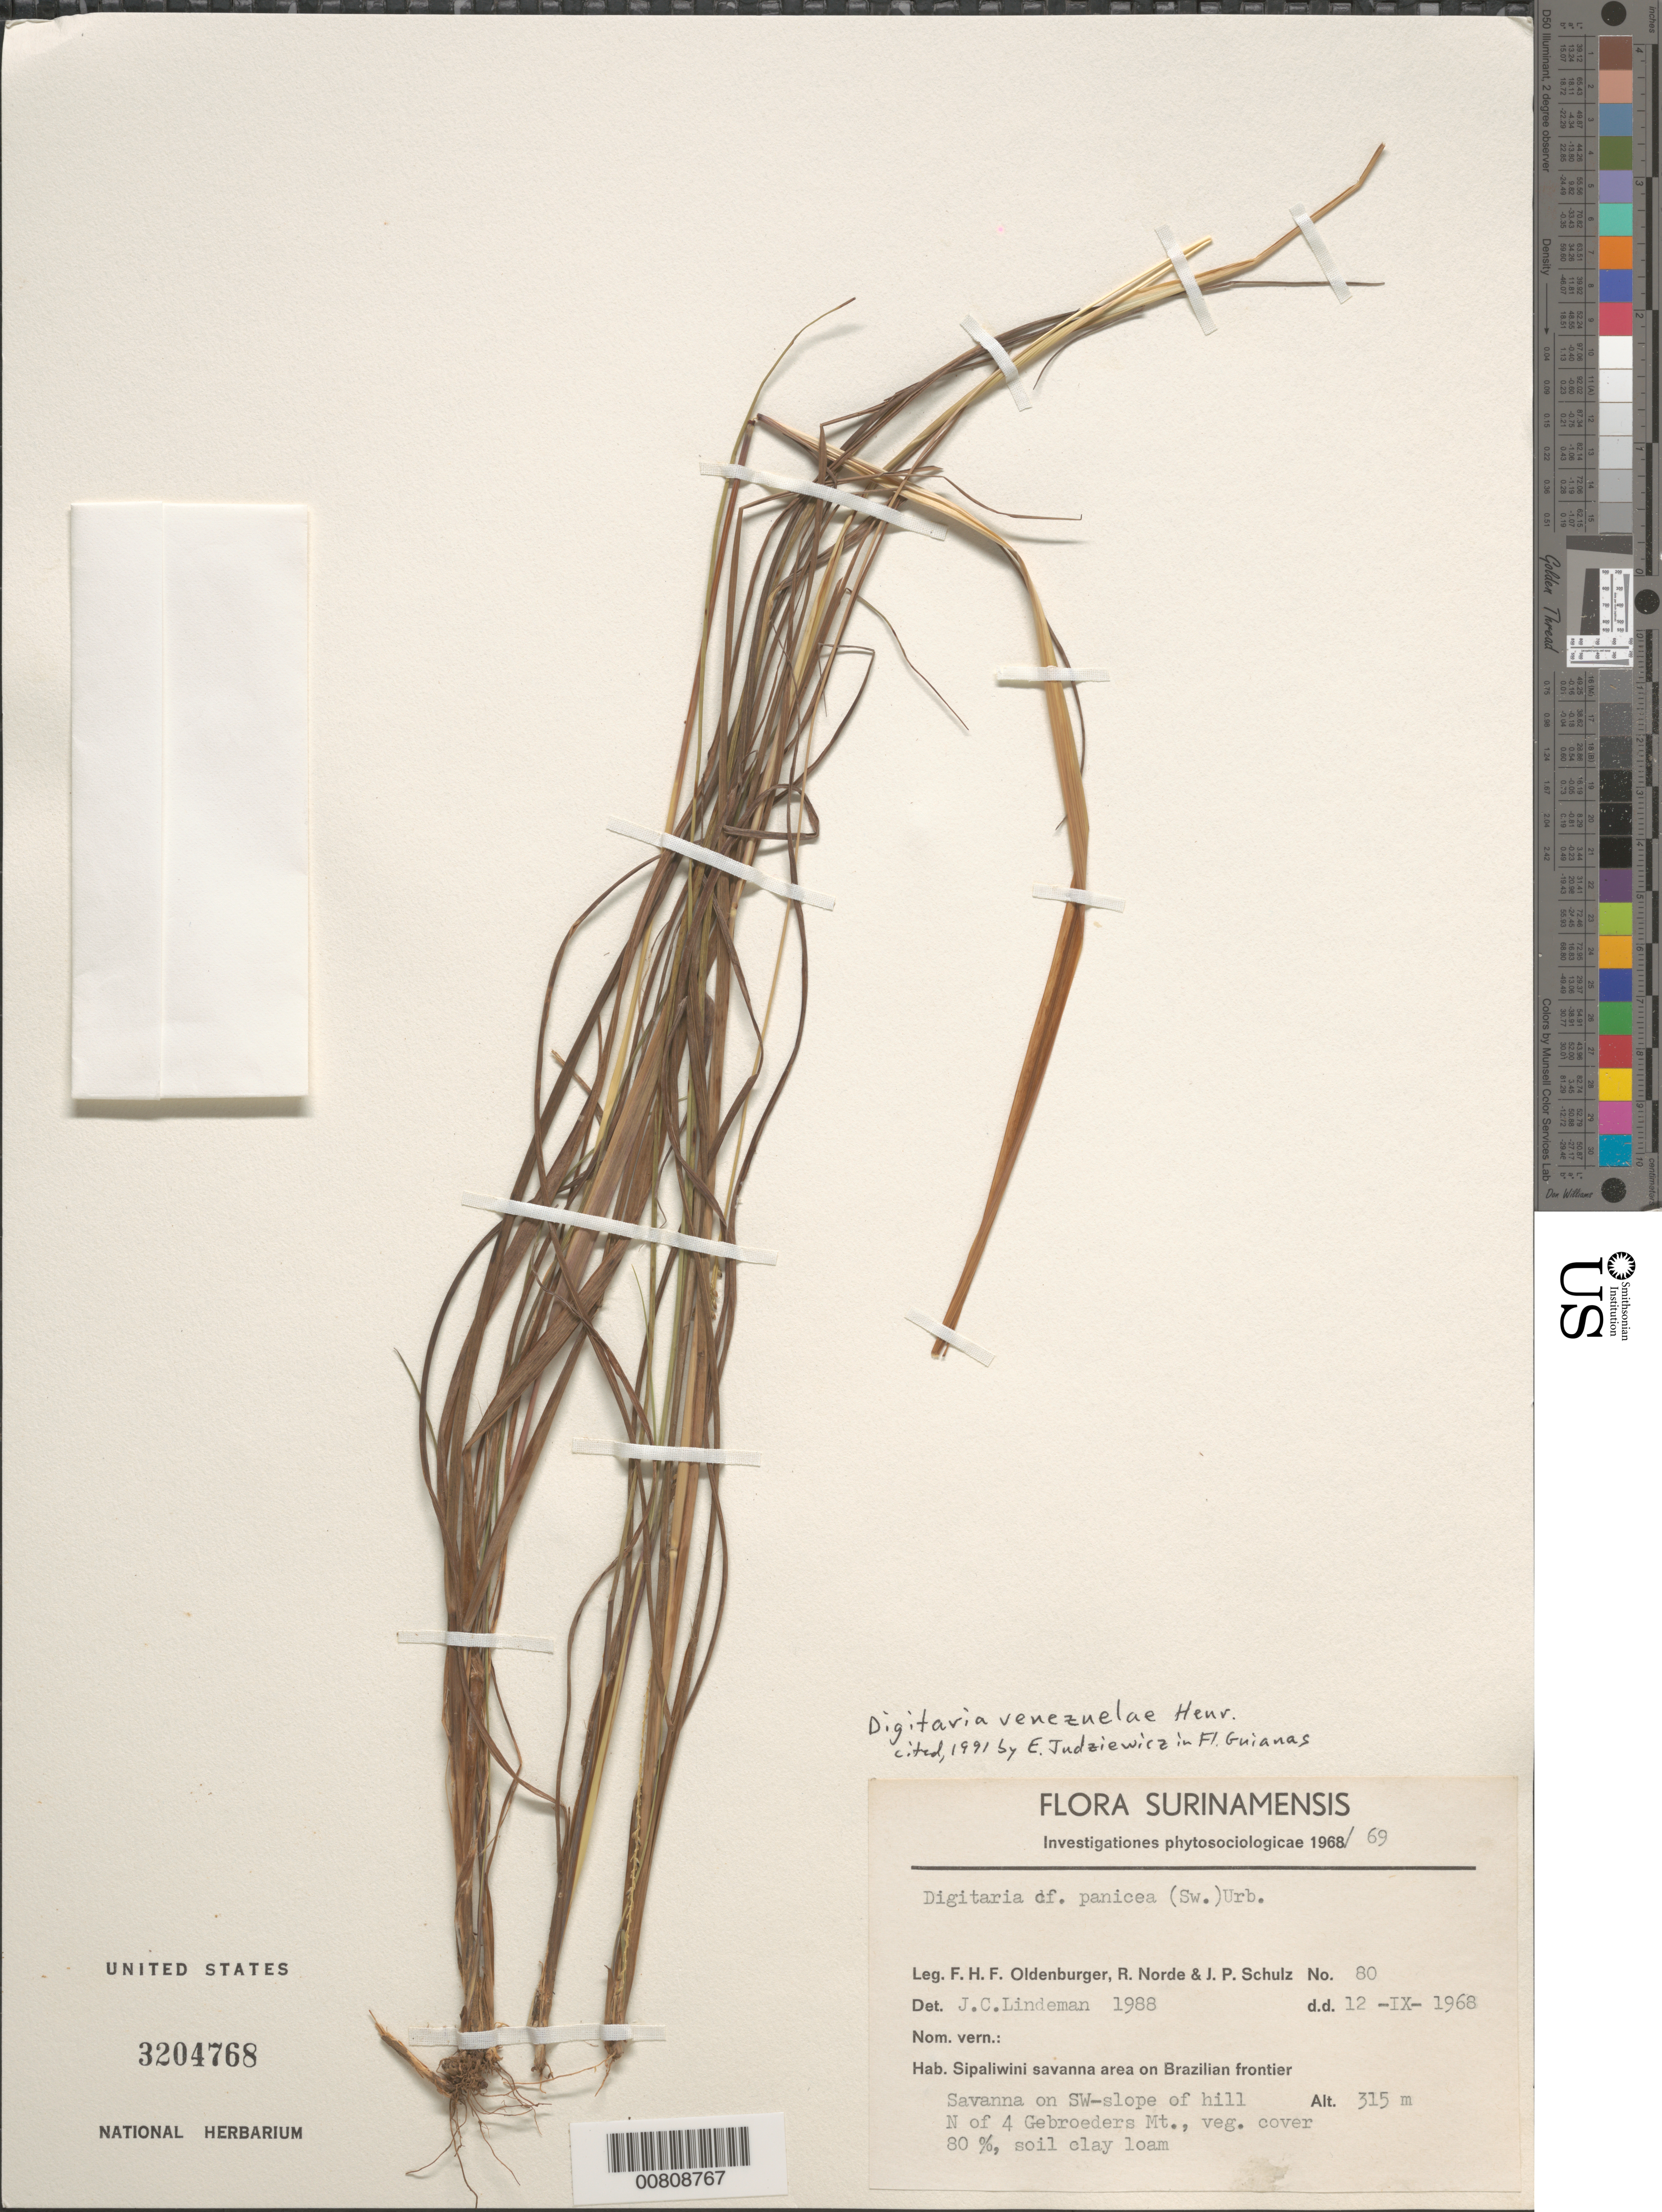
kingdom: Plantae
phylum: Tracheophyta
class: Liliopsida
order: Poales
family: Poaceae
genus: Digitaria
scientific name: Digitaria venezuelae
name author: Henr.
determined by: Judziewicz, E. J.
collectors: F. Oldenburger, R. Norde & J. P. Schulz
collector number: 80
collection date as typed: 12-Sep-68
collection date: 1968-09-12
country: Suriname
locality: Sipaliwini Savanna, Brazilian frontier, N slope of '4-Gebroeders' Mts.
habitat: Savanna on SW-slope of hill.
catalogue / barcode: US 3204768